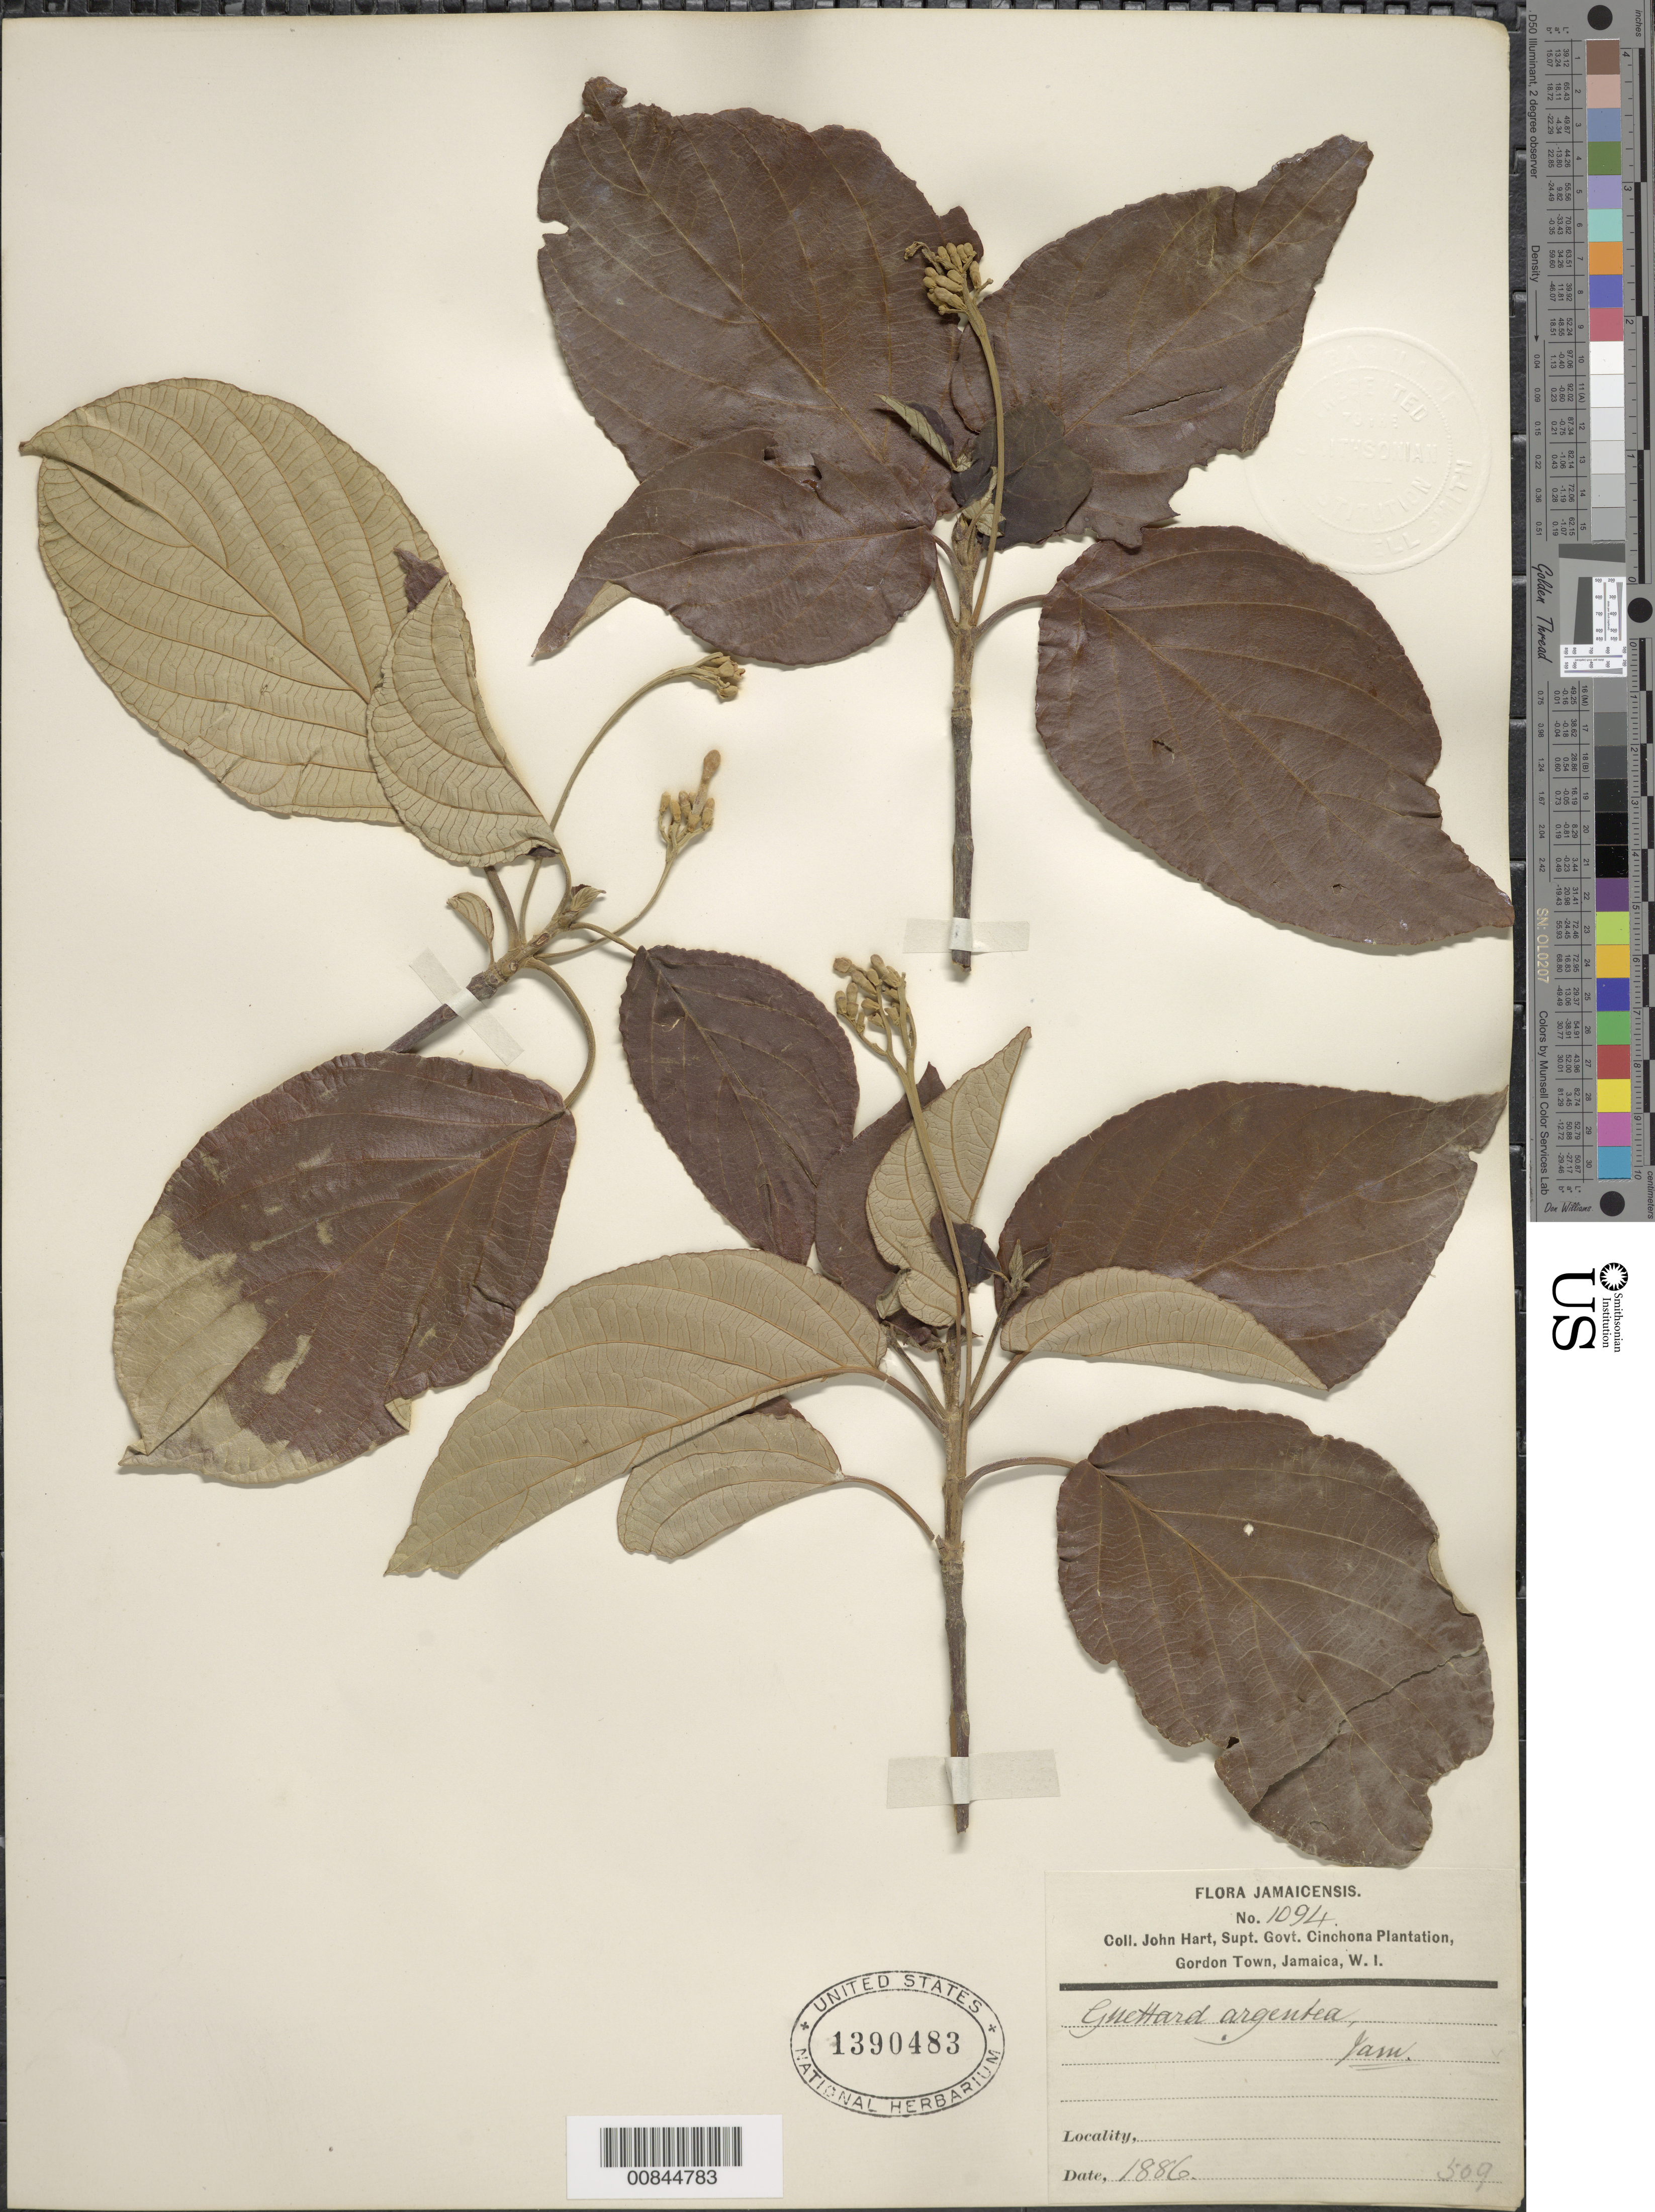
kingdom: Plantae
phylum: Tracheophyta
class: Magnoliopsida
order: Gentianales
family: Rubiaceae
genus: Guettarda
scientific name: Guettarda argentea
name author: Lam.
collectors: J. Hart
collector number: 1094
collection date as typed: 1886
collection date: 1886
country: Jamaica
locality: Govt. Cinchona Plantation, Gordon Town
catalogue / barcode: US 1390483